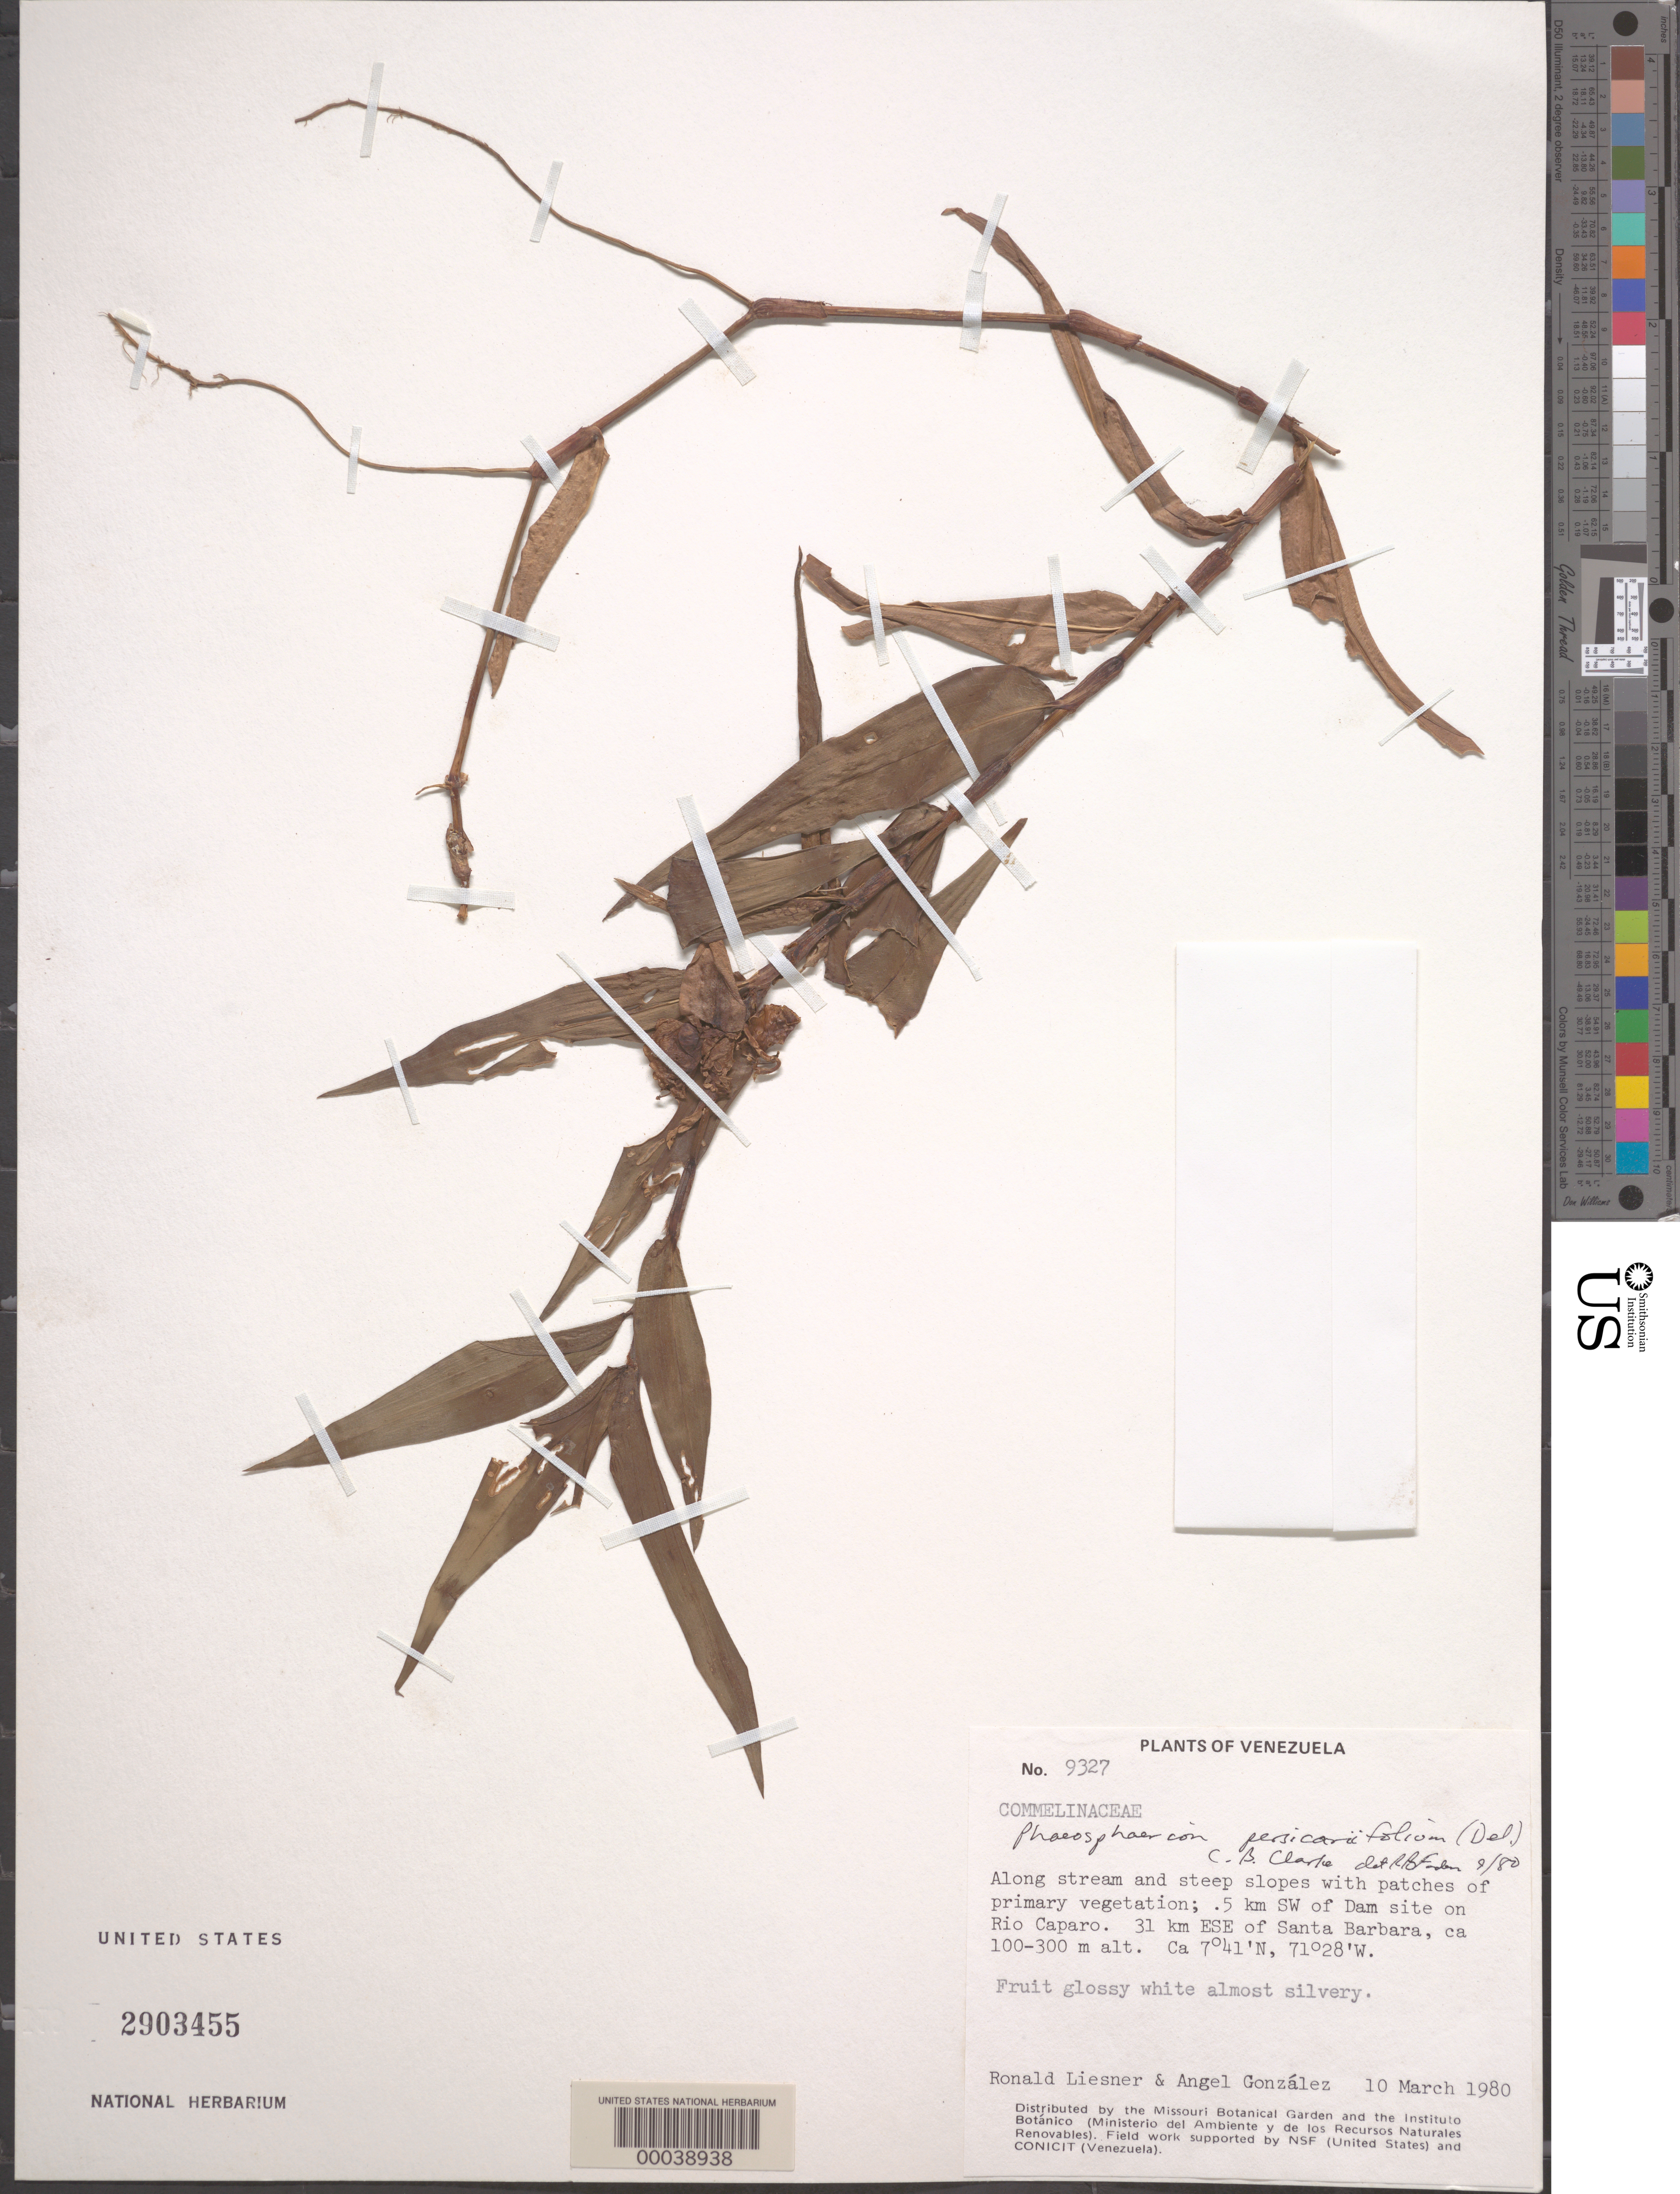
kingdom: Plantae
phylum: Tracheophyta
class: Liliopsida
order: Commelinales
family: Commelinaceae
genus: Commelina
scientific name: Commelina rufipes var. glabrata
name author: (D.R. Hunt) Faden & D.R. Hunt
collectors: R. L. Liesner & A. C. González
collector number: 9327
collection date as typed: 10 Mar 1980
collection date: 1980-03-10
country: Venezuela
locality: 0.5 km sw of dam site on rio caparo, 31 km ese of Santa Barbara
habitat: Along steam & steep slopes w/patches of primary vegetation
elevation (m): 100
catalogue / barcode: US 2903455